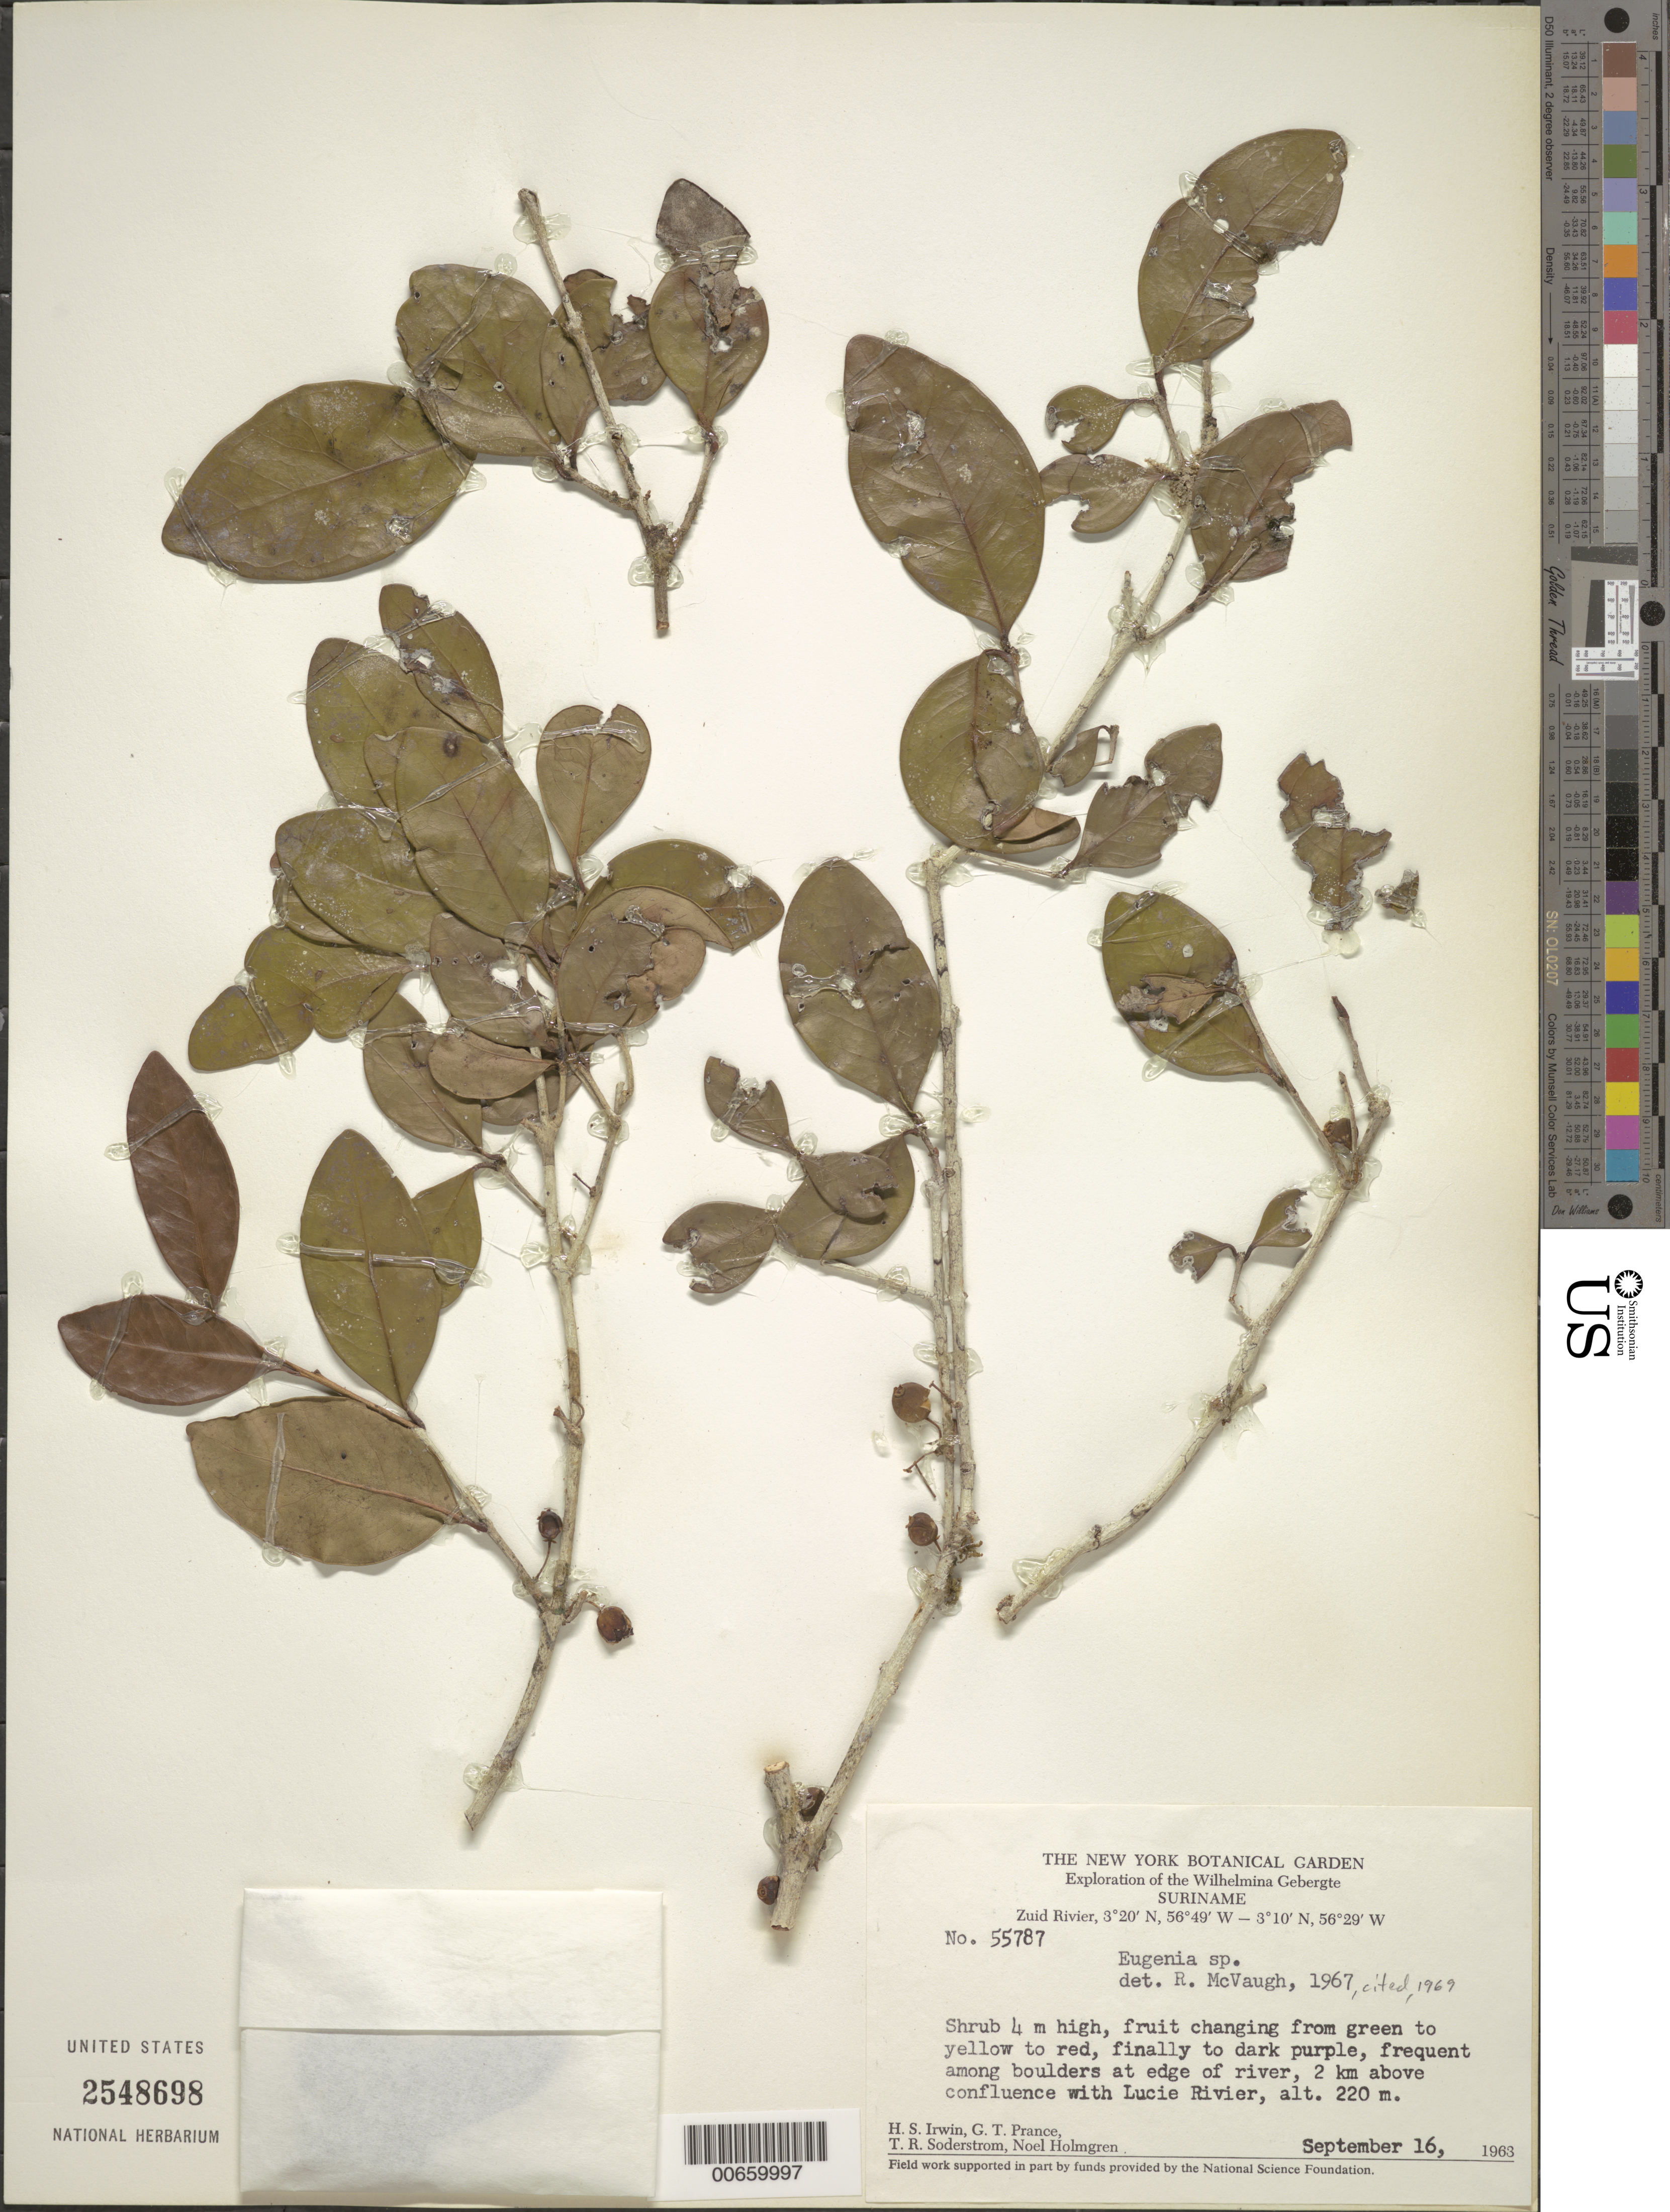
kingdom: Plantae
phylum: Tracheophyta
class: Magnoliopsida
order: Myrtales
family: Myrtaceae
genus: Eugenia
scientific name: Eugenia sp.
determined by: McVaugh, R.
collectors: H. Irwin, G. T. Prance, T. R. Soderstrom & N. H. Holmgren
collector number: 55787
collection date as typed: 16-Sep-63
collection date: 1963-09-16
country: Suriname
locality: Zuid River, 2 km above confluence with Lucie R., Wilhelmina Gebergte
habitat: Boulders at edge of river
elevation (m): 220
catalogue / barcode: US 2548698